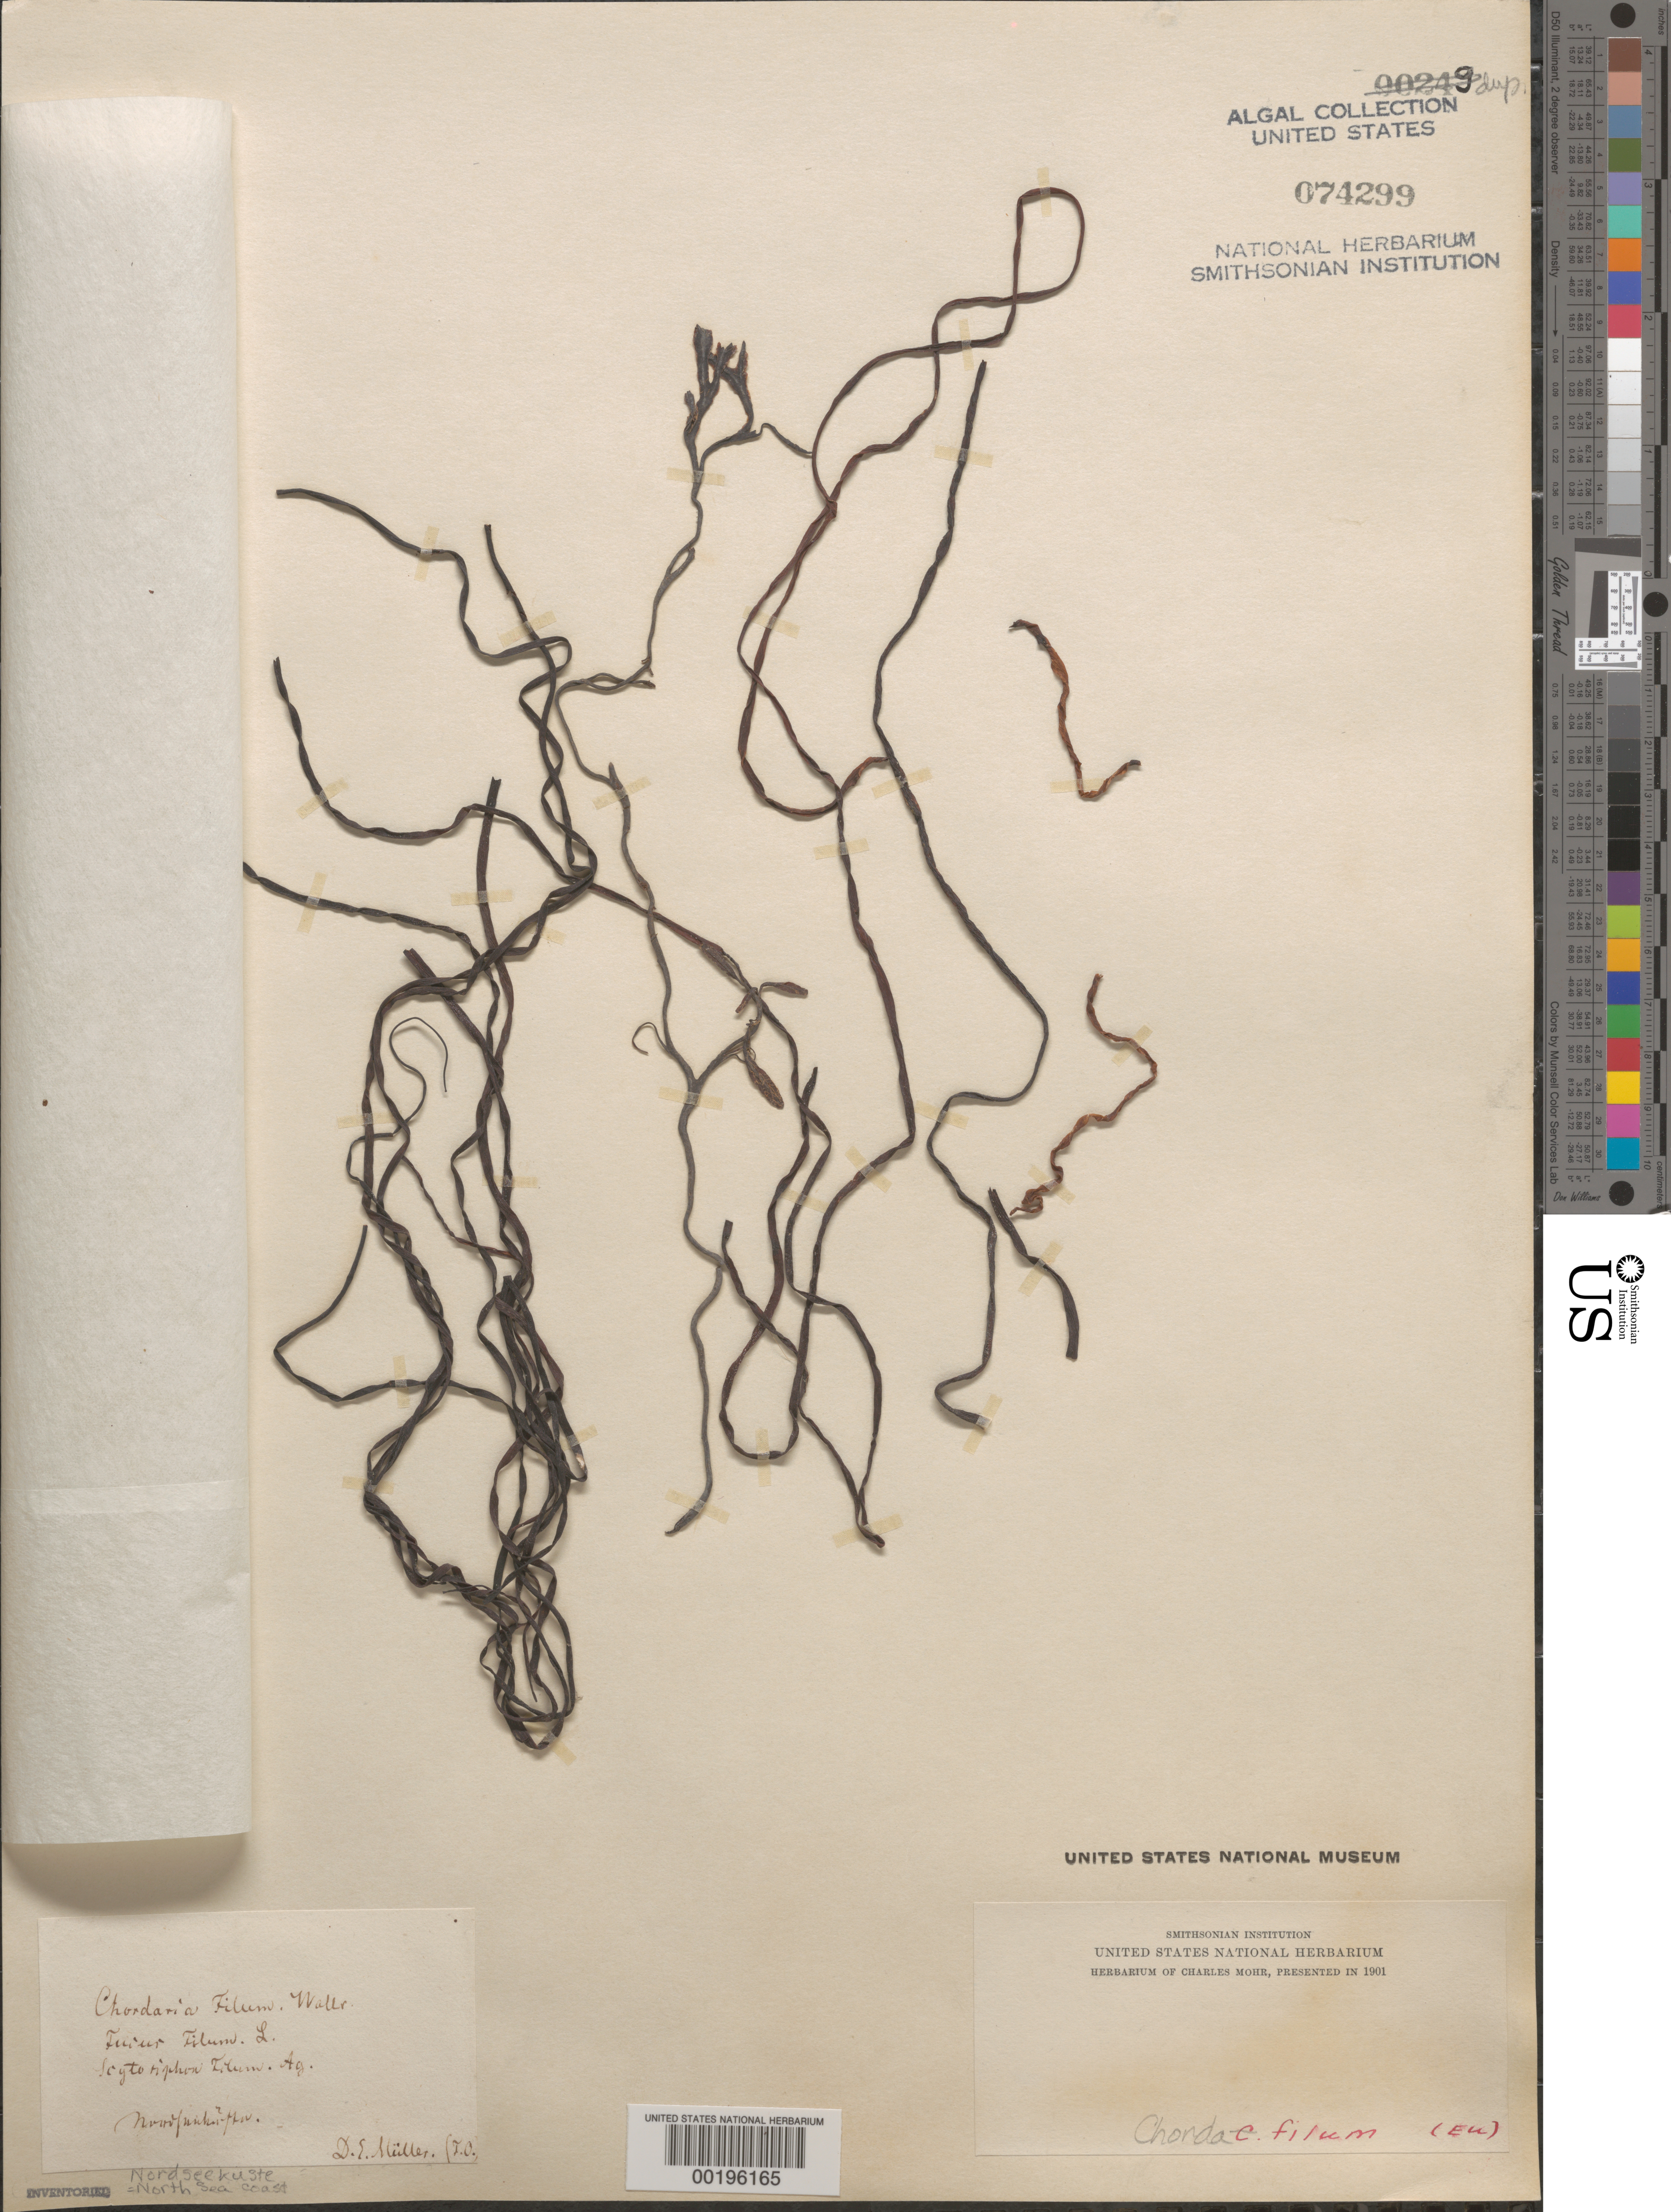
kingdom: Chromista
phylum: Ochrophyta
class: Phaeophyceae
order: Laminariales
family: Chordaceae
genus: Chorda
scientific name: Chorda filum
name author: (L.) Stackh.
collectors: D. Mueller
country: Germany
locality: North Sea coast (Nordseekuste)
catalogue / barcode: US 74299